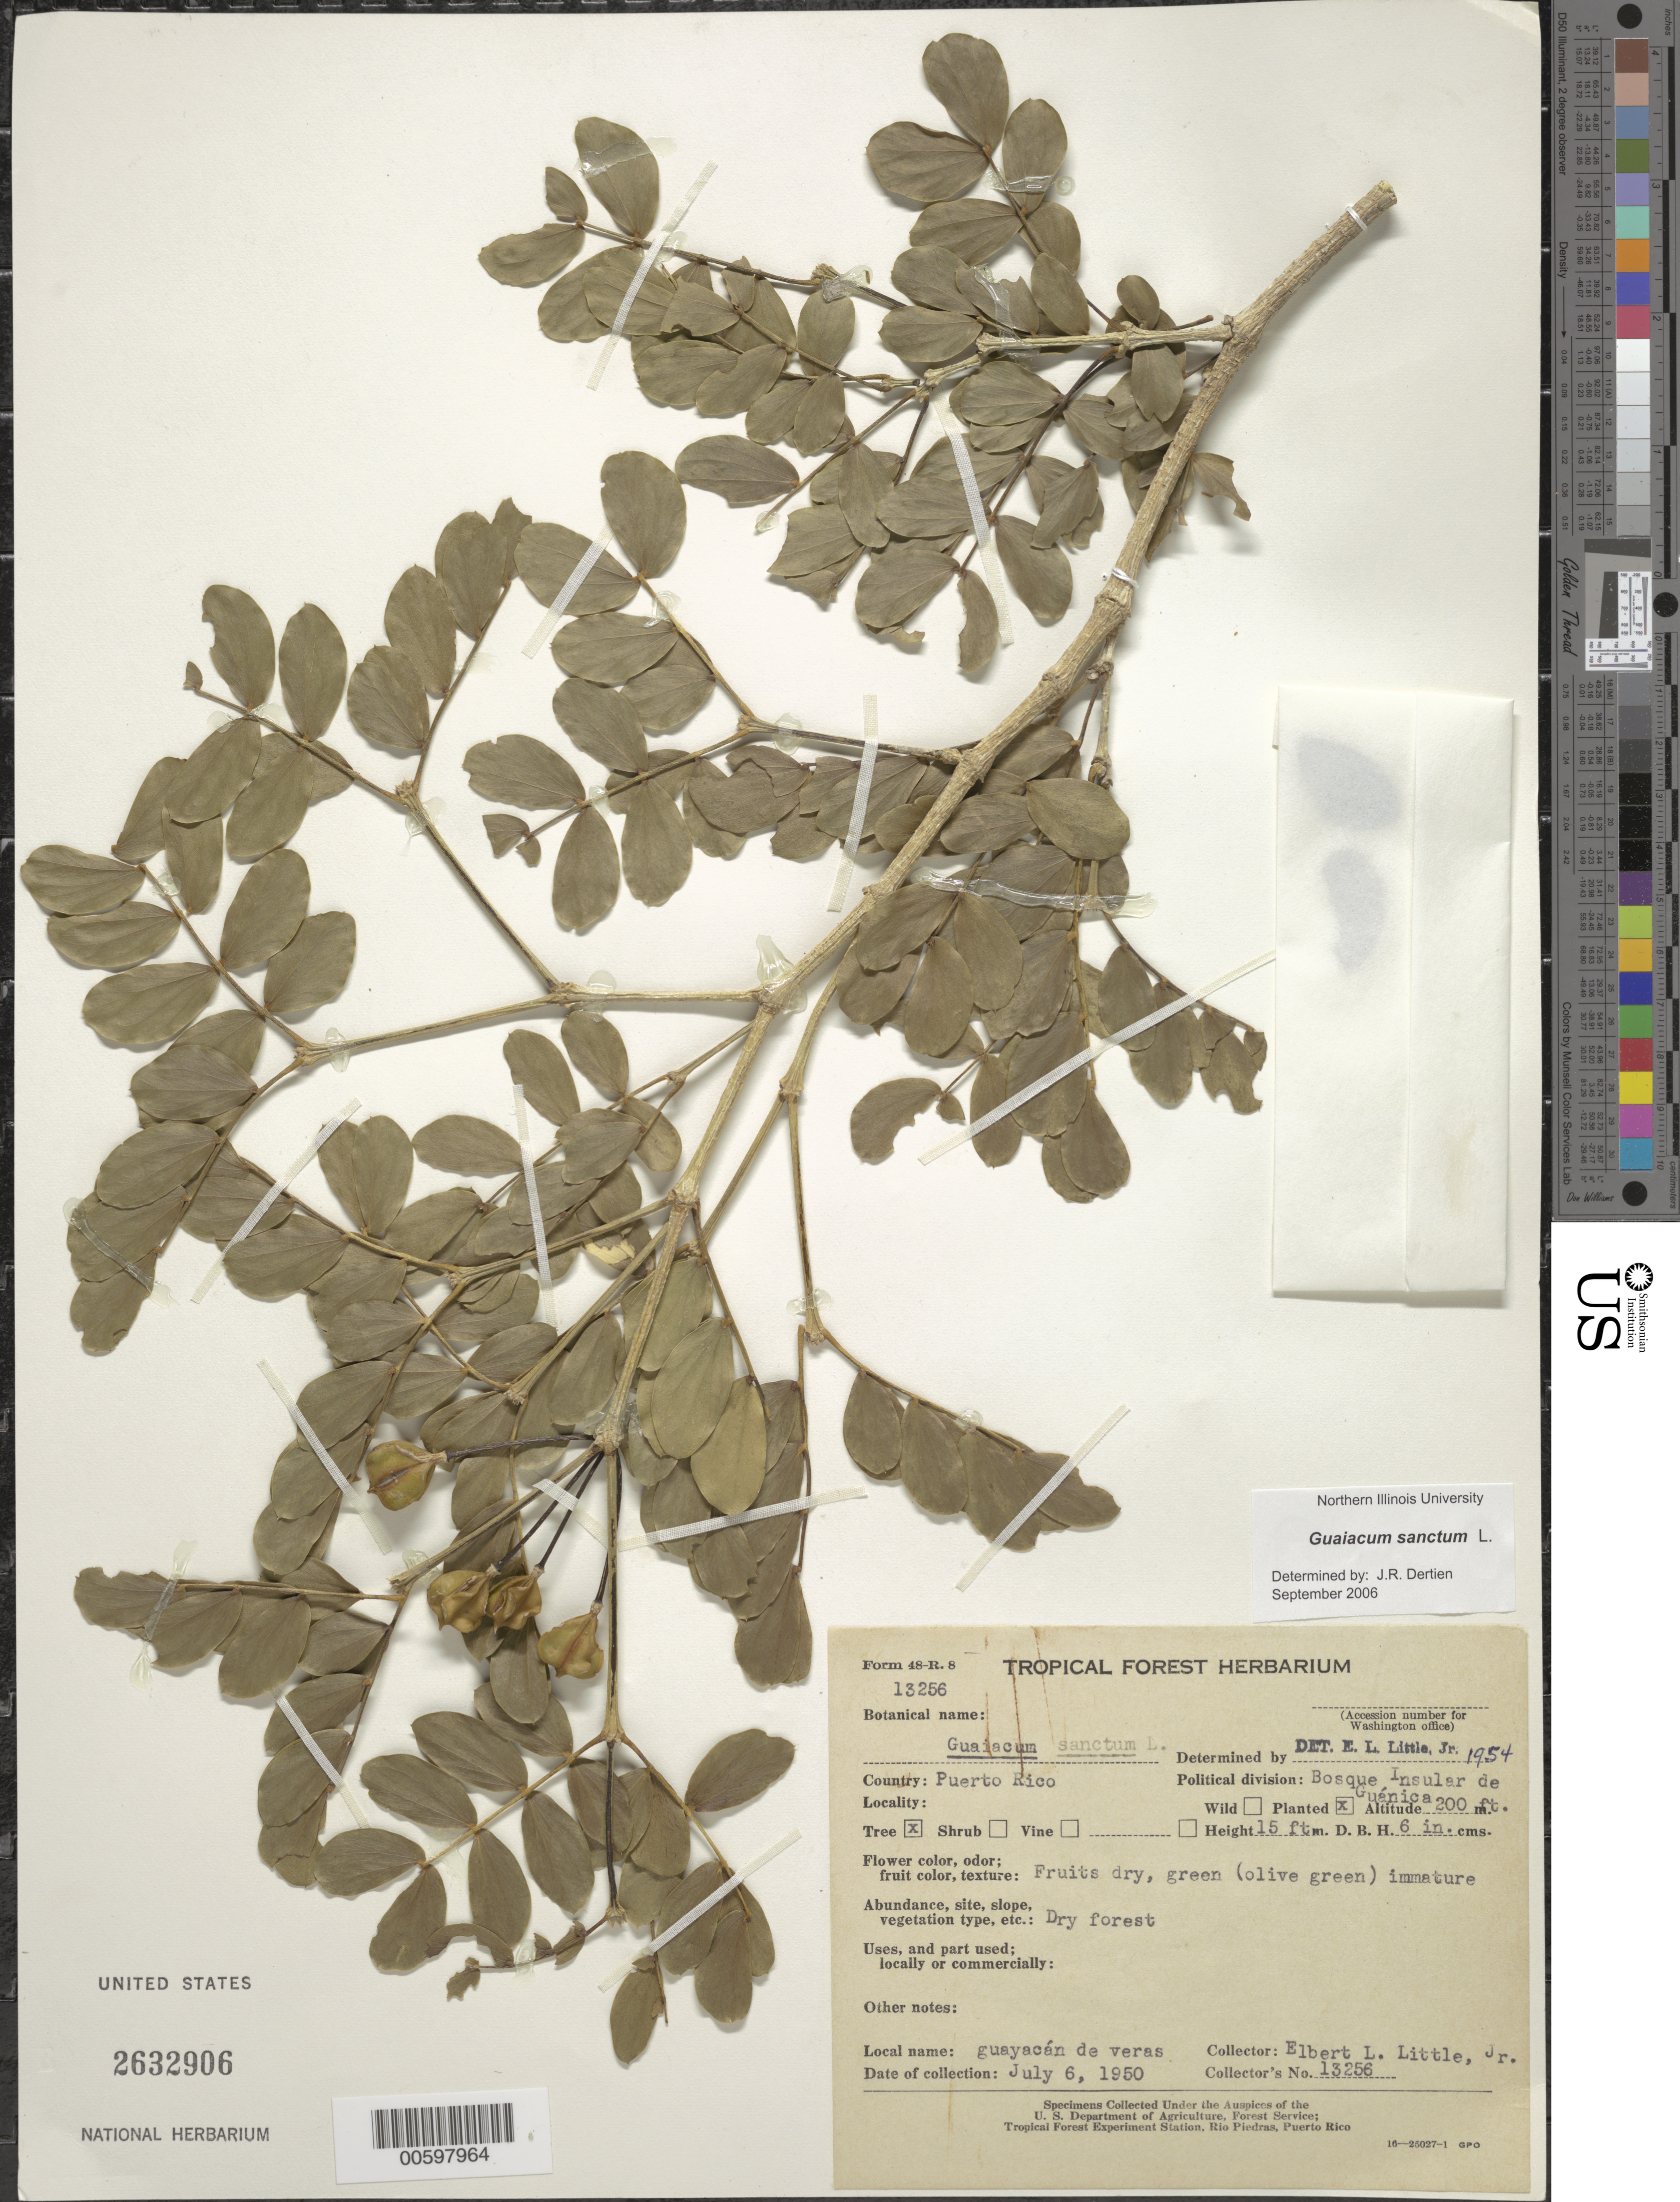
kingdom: Plantae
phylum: Tracheophyta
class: Magnoliopsida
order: Zygophyllales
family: Zygophyllaceae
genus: Guaiacum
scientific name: Guaiacum sanctum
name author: L.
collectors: E. L. Little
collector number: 13256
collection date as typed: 06 Jul 1950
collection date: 1950-07-06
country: Puerto Rico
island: Greater Antilles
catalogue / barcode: US 2632906